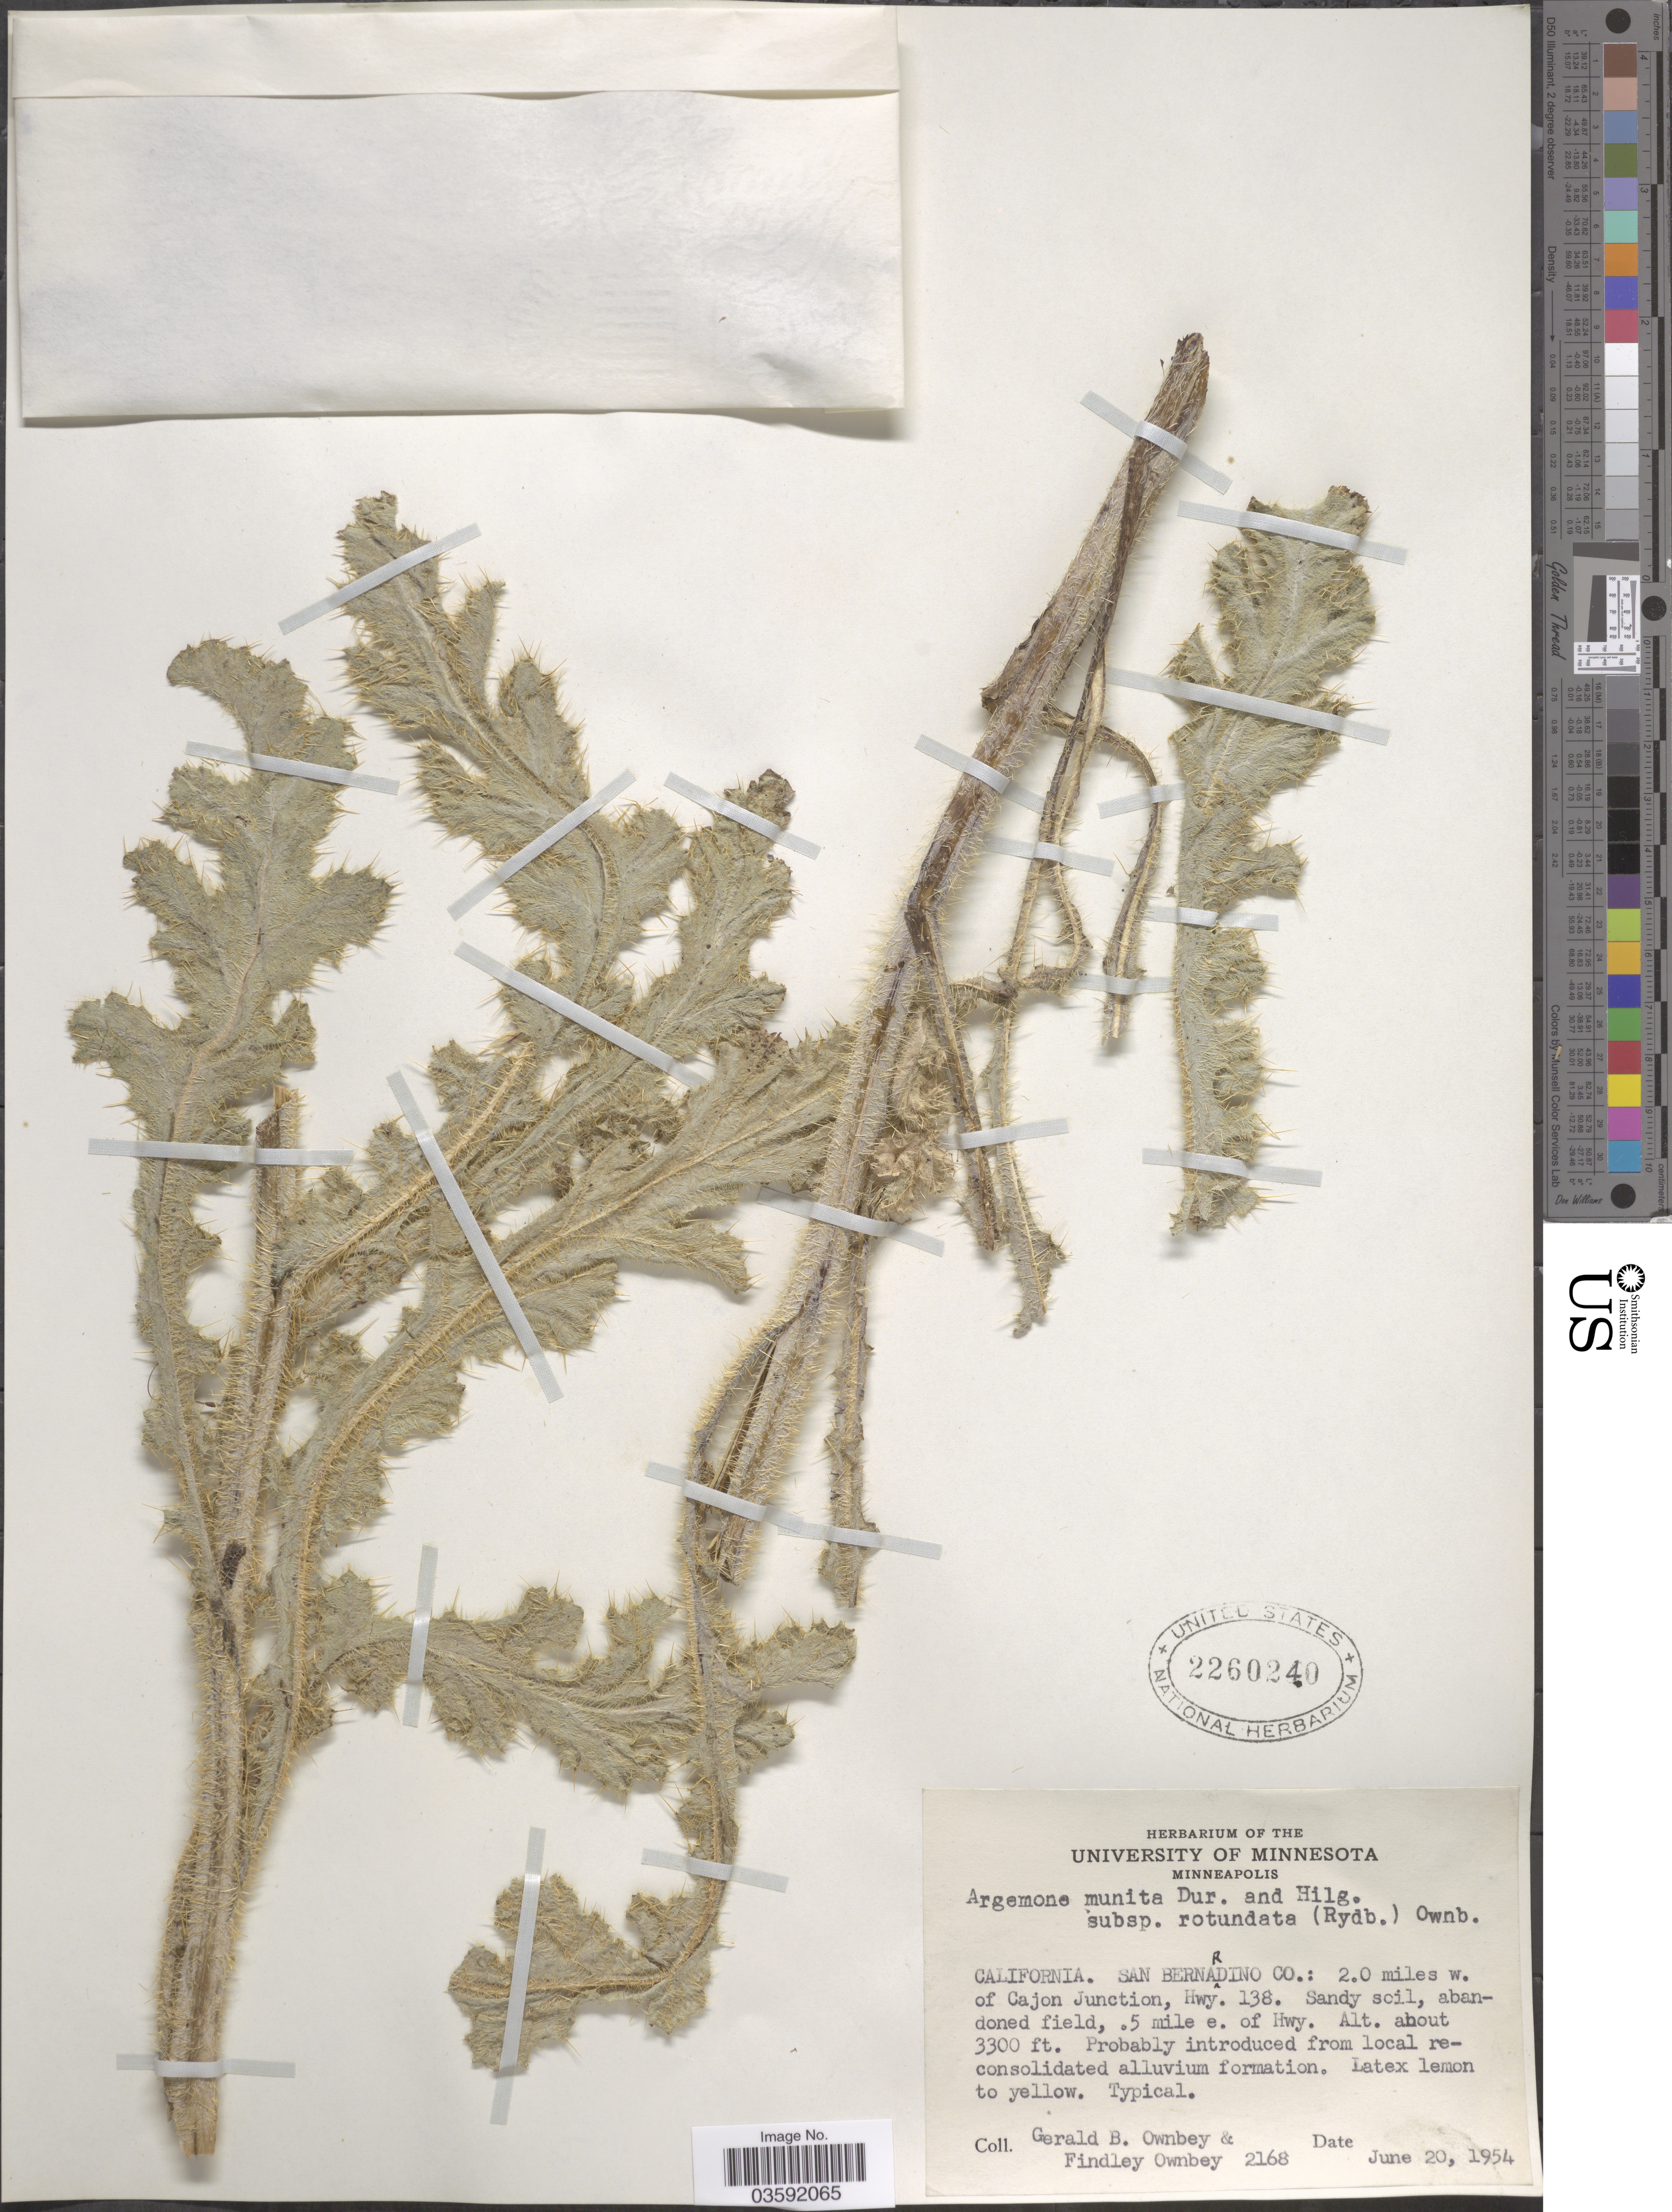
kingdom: Plantae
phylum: Tracheophyta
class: Magnoliopsida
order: Ranunculales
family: Papaveraceae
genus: Argemone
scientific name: Argemone munita subsp. rotundata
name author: (Rydb.) G.B. Ownbey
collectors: G. B. Ownbey & F. Ownbey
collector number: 2168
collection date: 1954-06-20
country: United States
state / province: California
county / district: San Bernardino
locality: San Bernardino Co.: 2.0 miles w. of Cajon Junction, Hwy. 138. 5 mile e. of Hwy.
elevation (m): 1006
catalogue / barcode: US 2260240